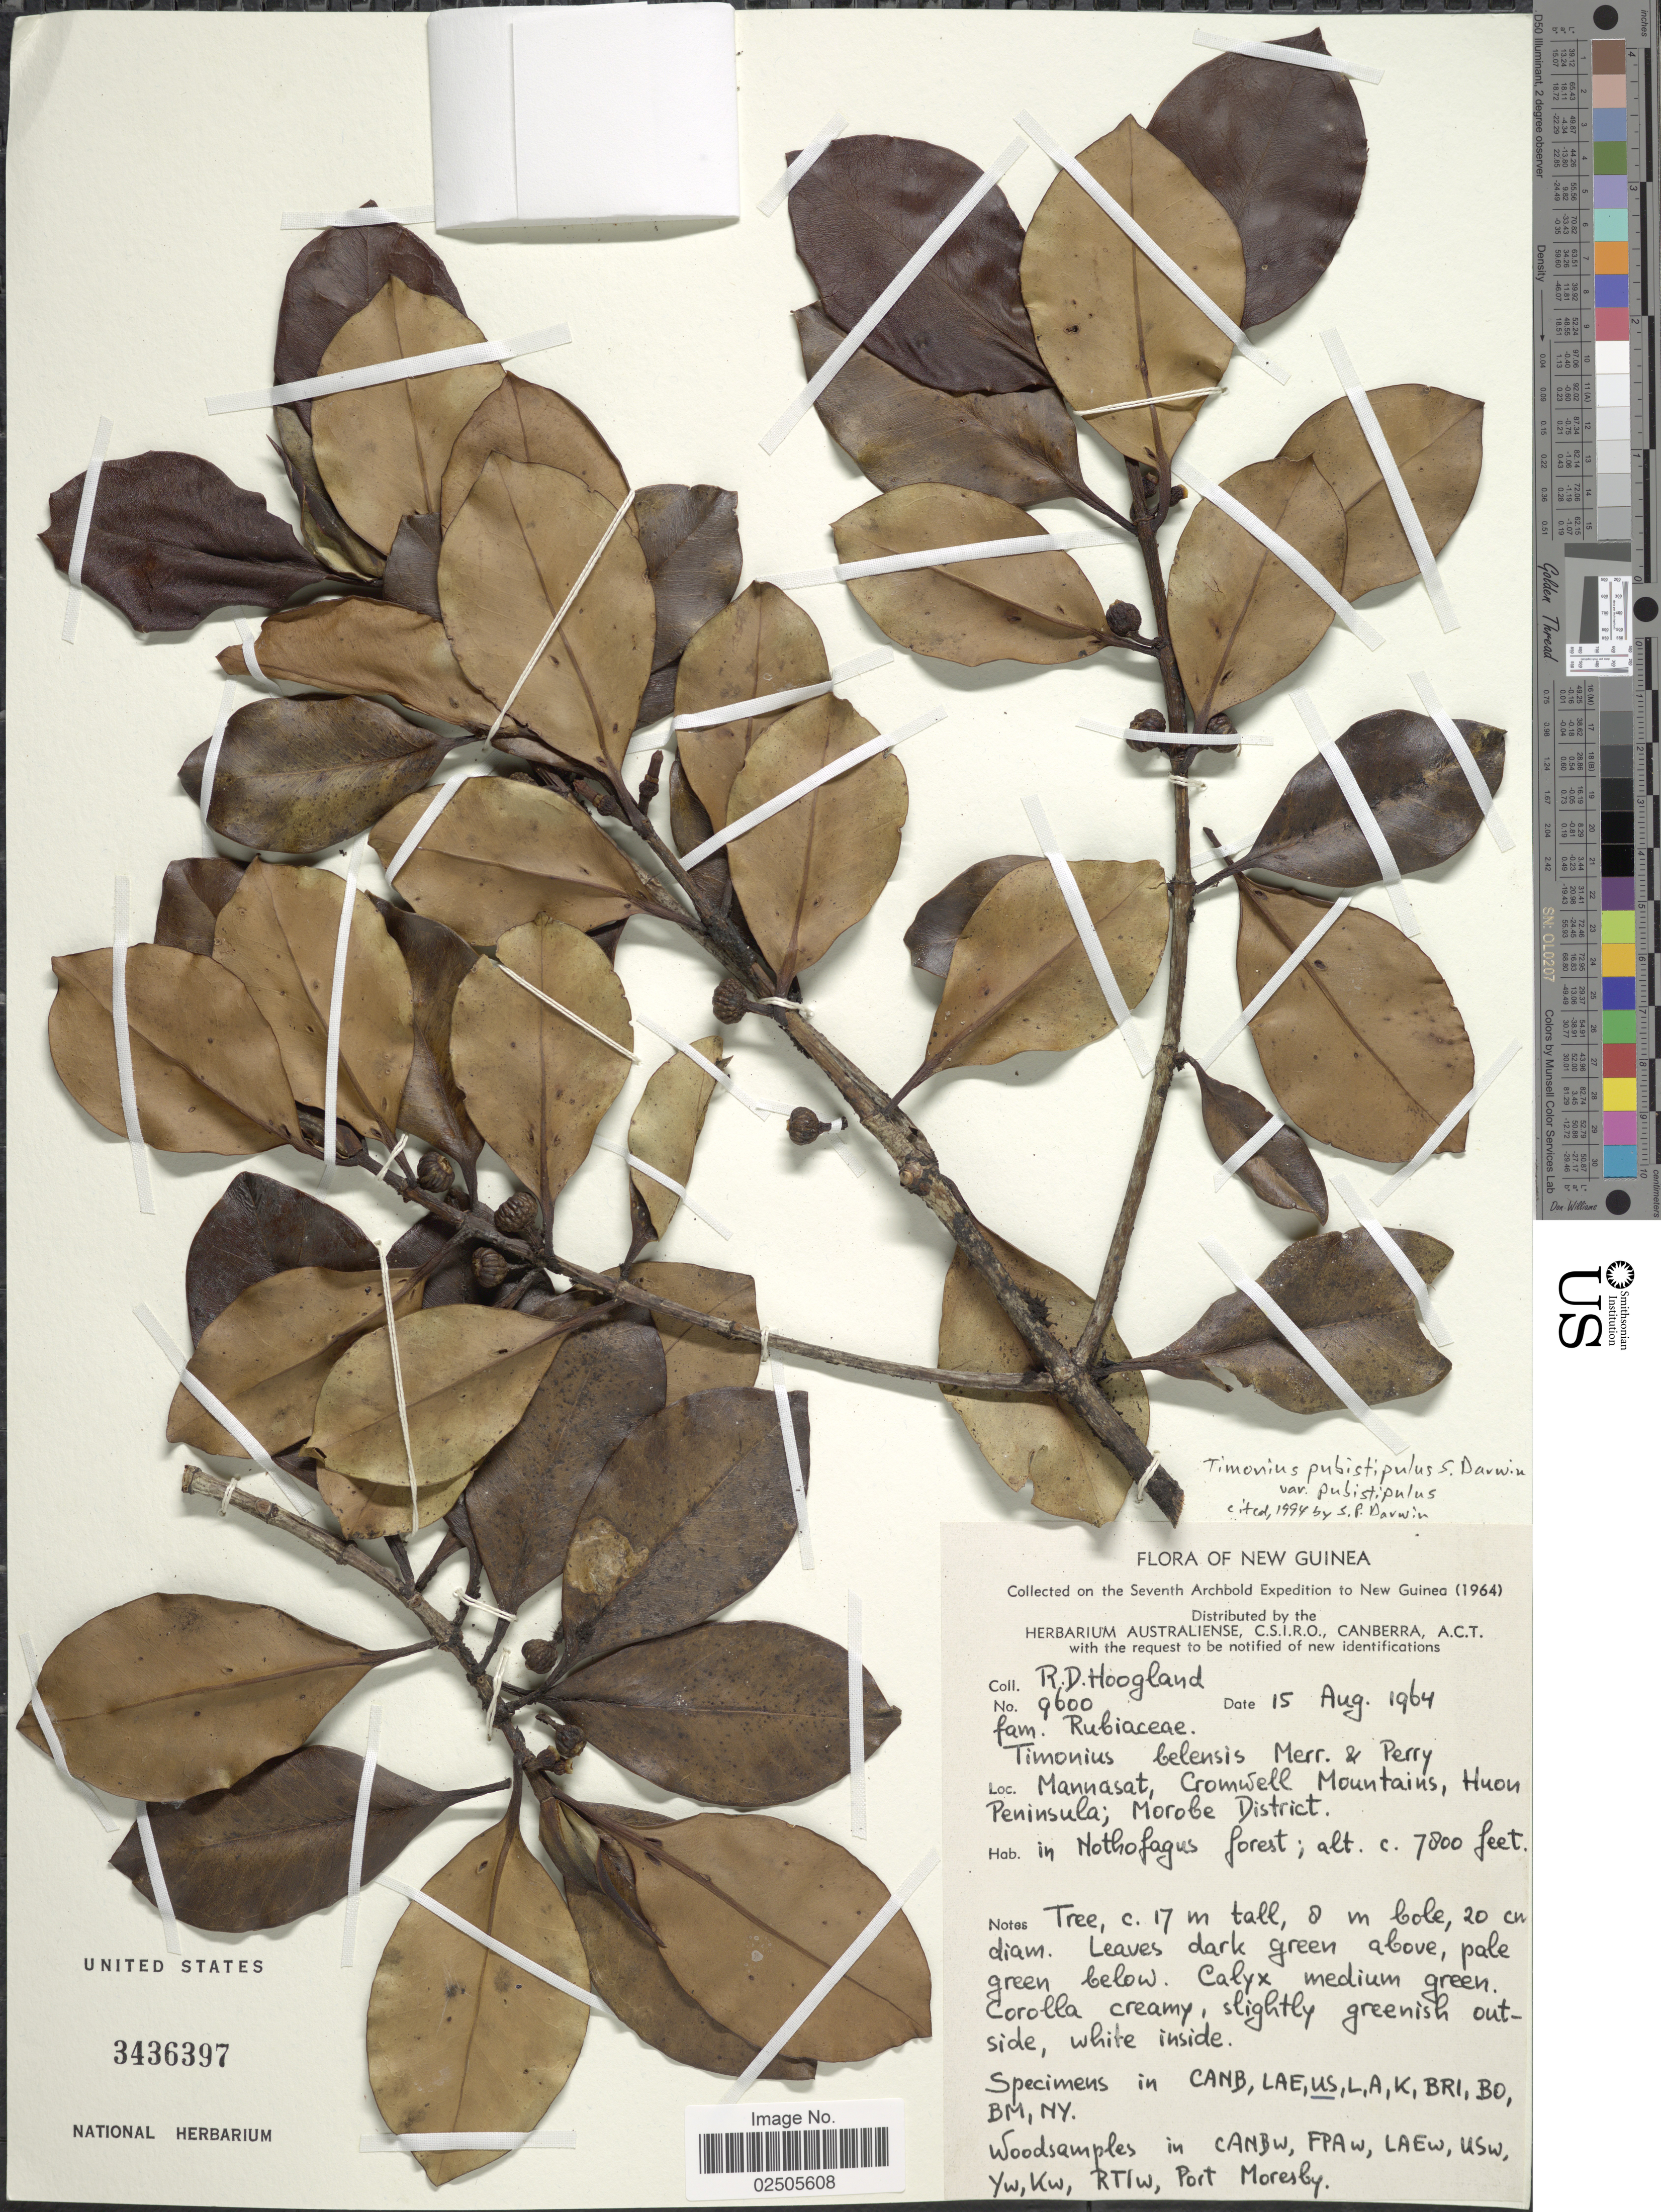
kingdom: Plantae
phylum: Tracheophyta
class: Magnoliopsida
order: Gentianales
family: Rubiaceae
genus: Timonius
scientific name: Timonius pubistipulus var. pubistipulus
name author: S.P. Darwin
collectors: R. D. Hoogland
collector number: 9600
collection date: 1964-08-15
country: Papua New Guinea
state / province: Morobe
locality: New Guinea, Mannasat, Cromwell Mountains, Huon Peninsula; Morobe District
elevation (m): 2377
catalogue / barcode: US 3436397